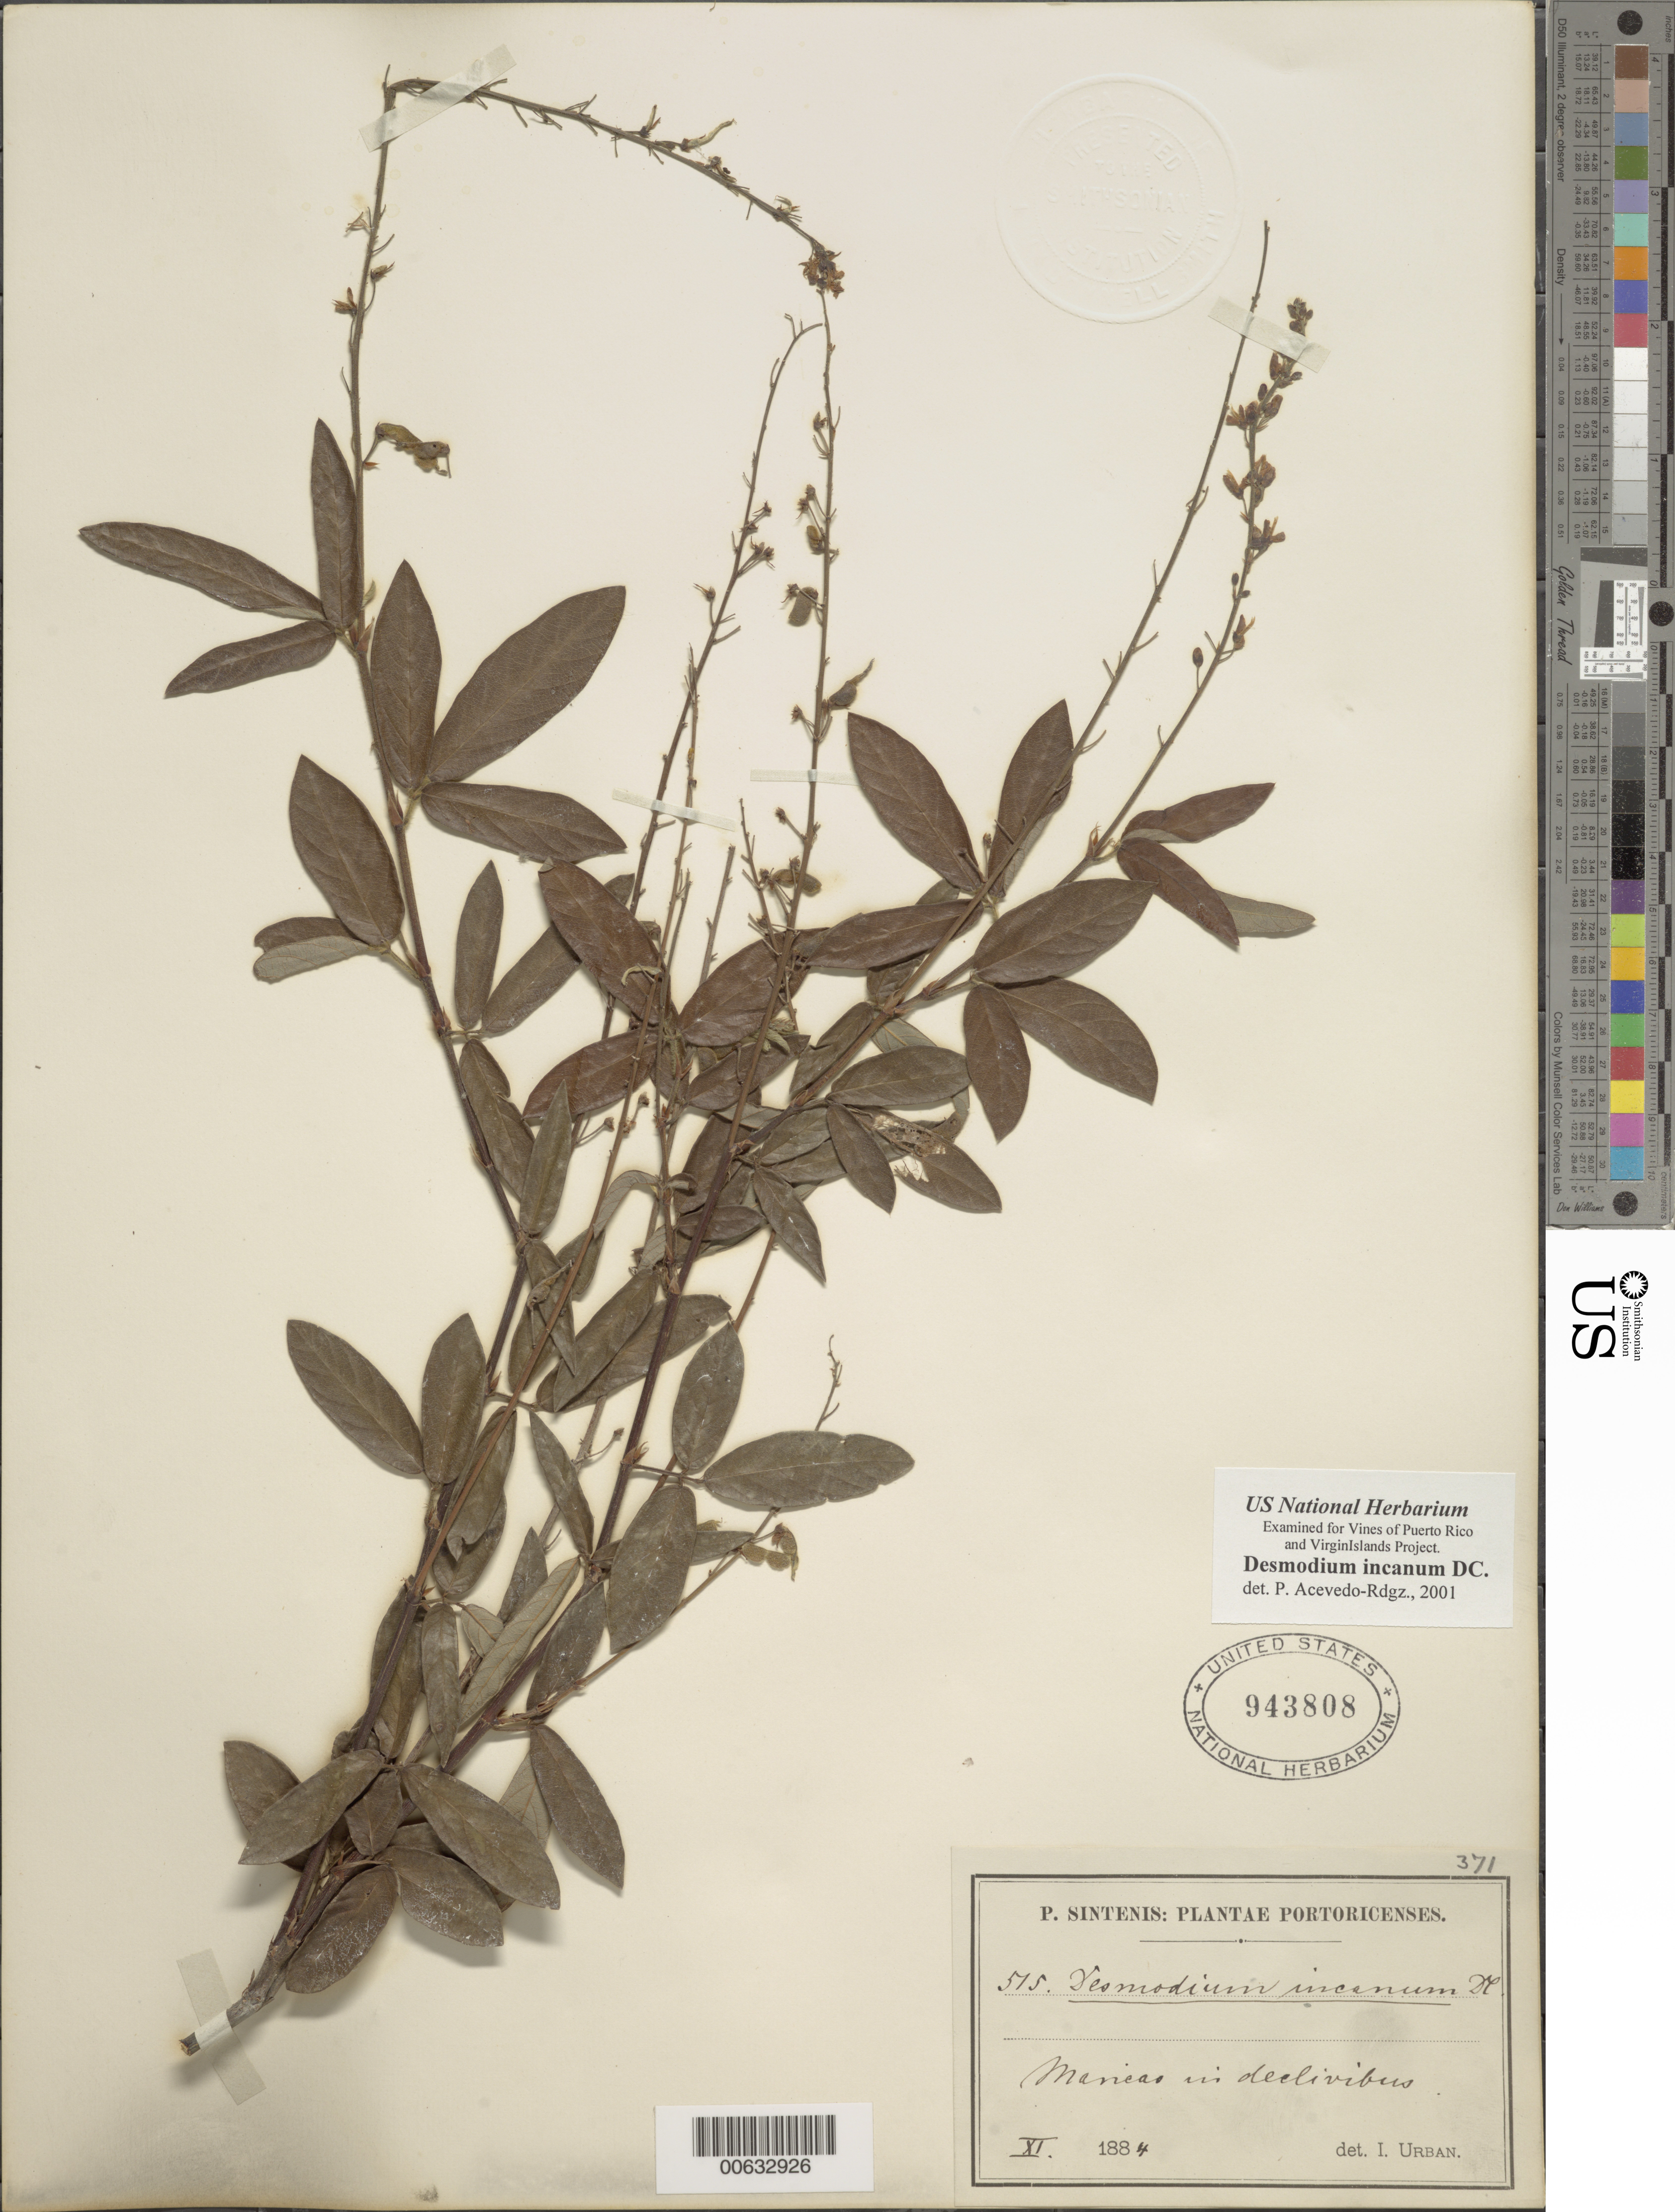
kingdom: Plantae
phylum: Tracheophyta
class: Magnoliopsida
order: Fabales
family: Fabaceae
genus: Desmodium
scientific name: Desmodium incanum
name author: (Sw.) DC.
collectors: P. Sintenis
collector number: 515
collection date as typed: Nov 1884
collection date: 1884-11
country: Puerto Rico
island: Greater Antilles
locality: Maricao, in declivibus.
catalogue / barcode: US 943808